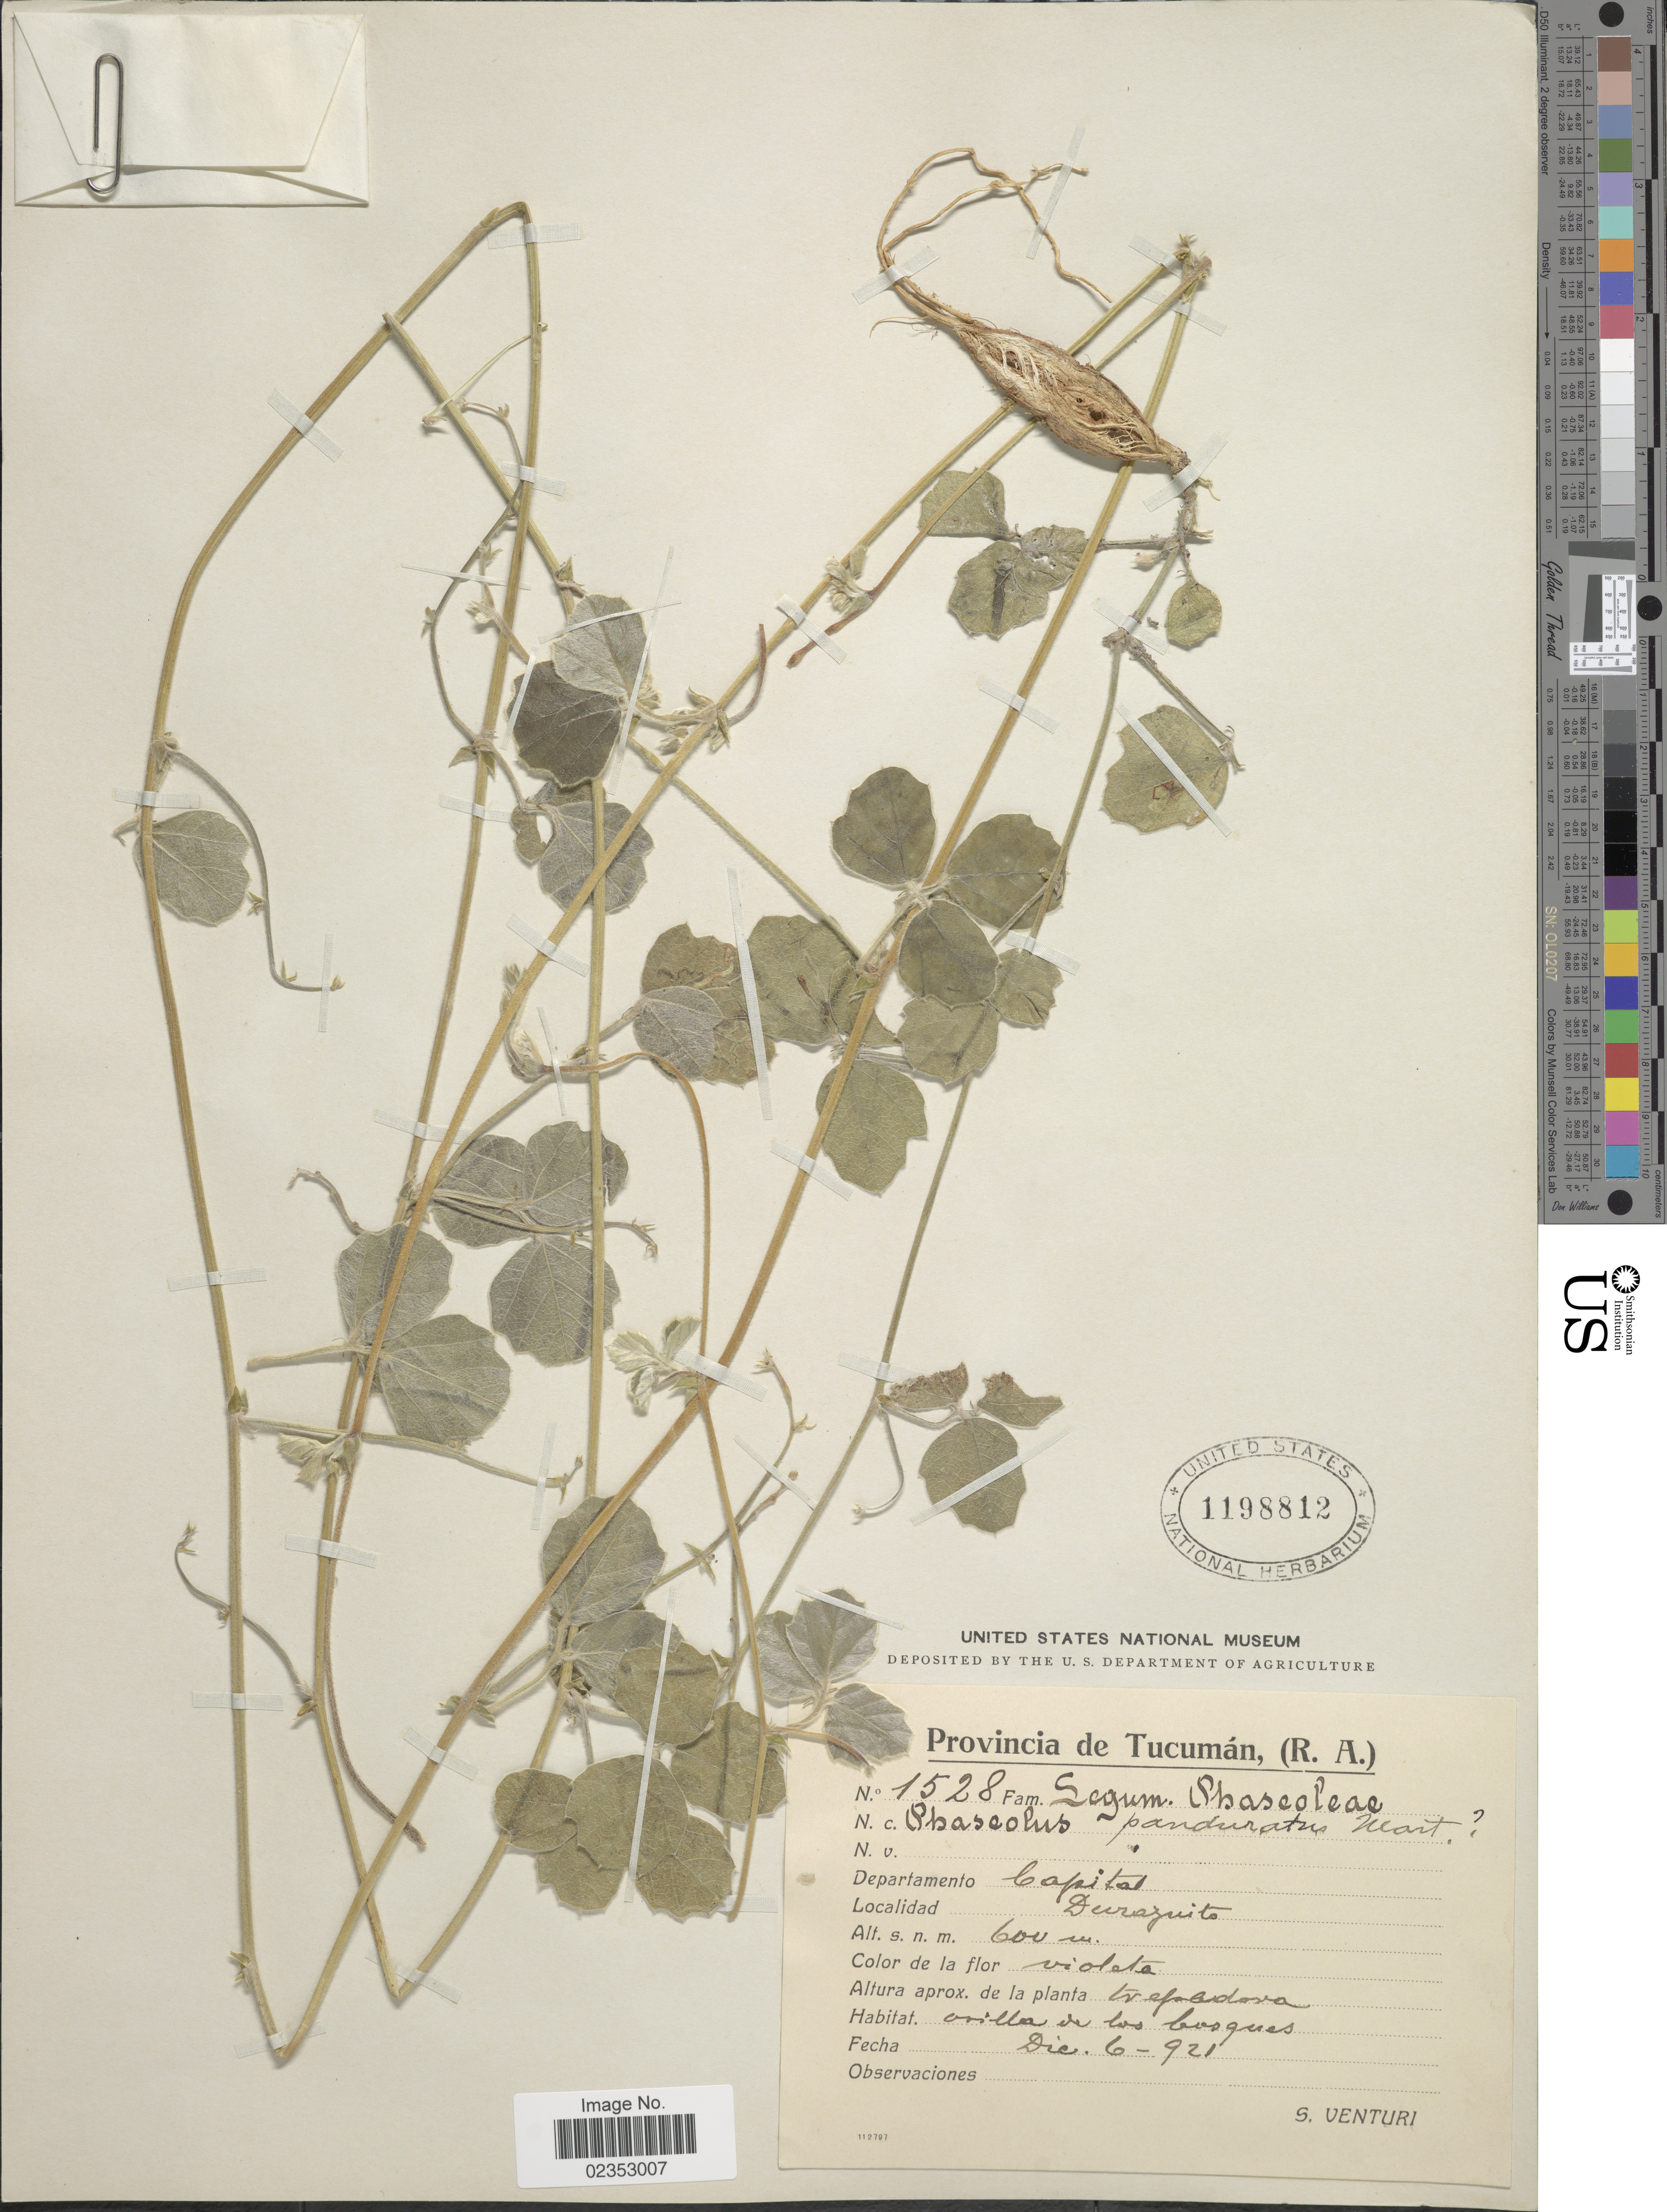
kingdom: Plantae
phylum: Tracheophyta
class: Magnoliopsida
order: Fabales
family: Fabaceae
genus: Macroptilium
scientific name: Macroptilium panduratum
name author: (Benth.) Maréchal & Baudet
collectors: S. Venturi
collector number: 1528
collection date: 1921-12-06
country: Argentina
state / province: Tucuman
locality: (R.A.), Departamento Capital, El Duraguito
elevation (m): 600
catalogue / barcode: US 1198812